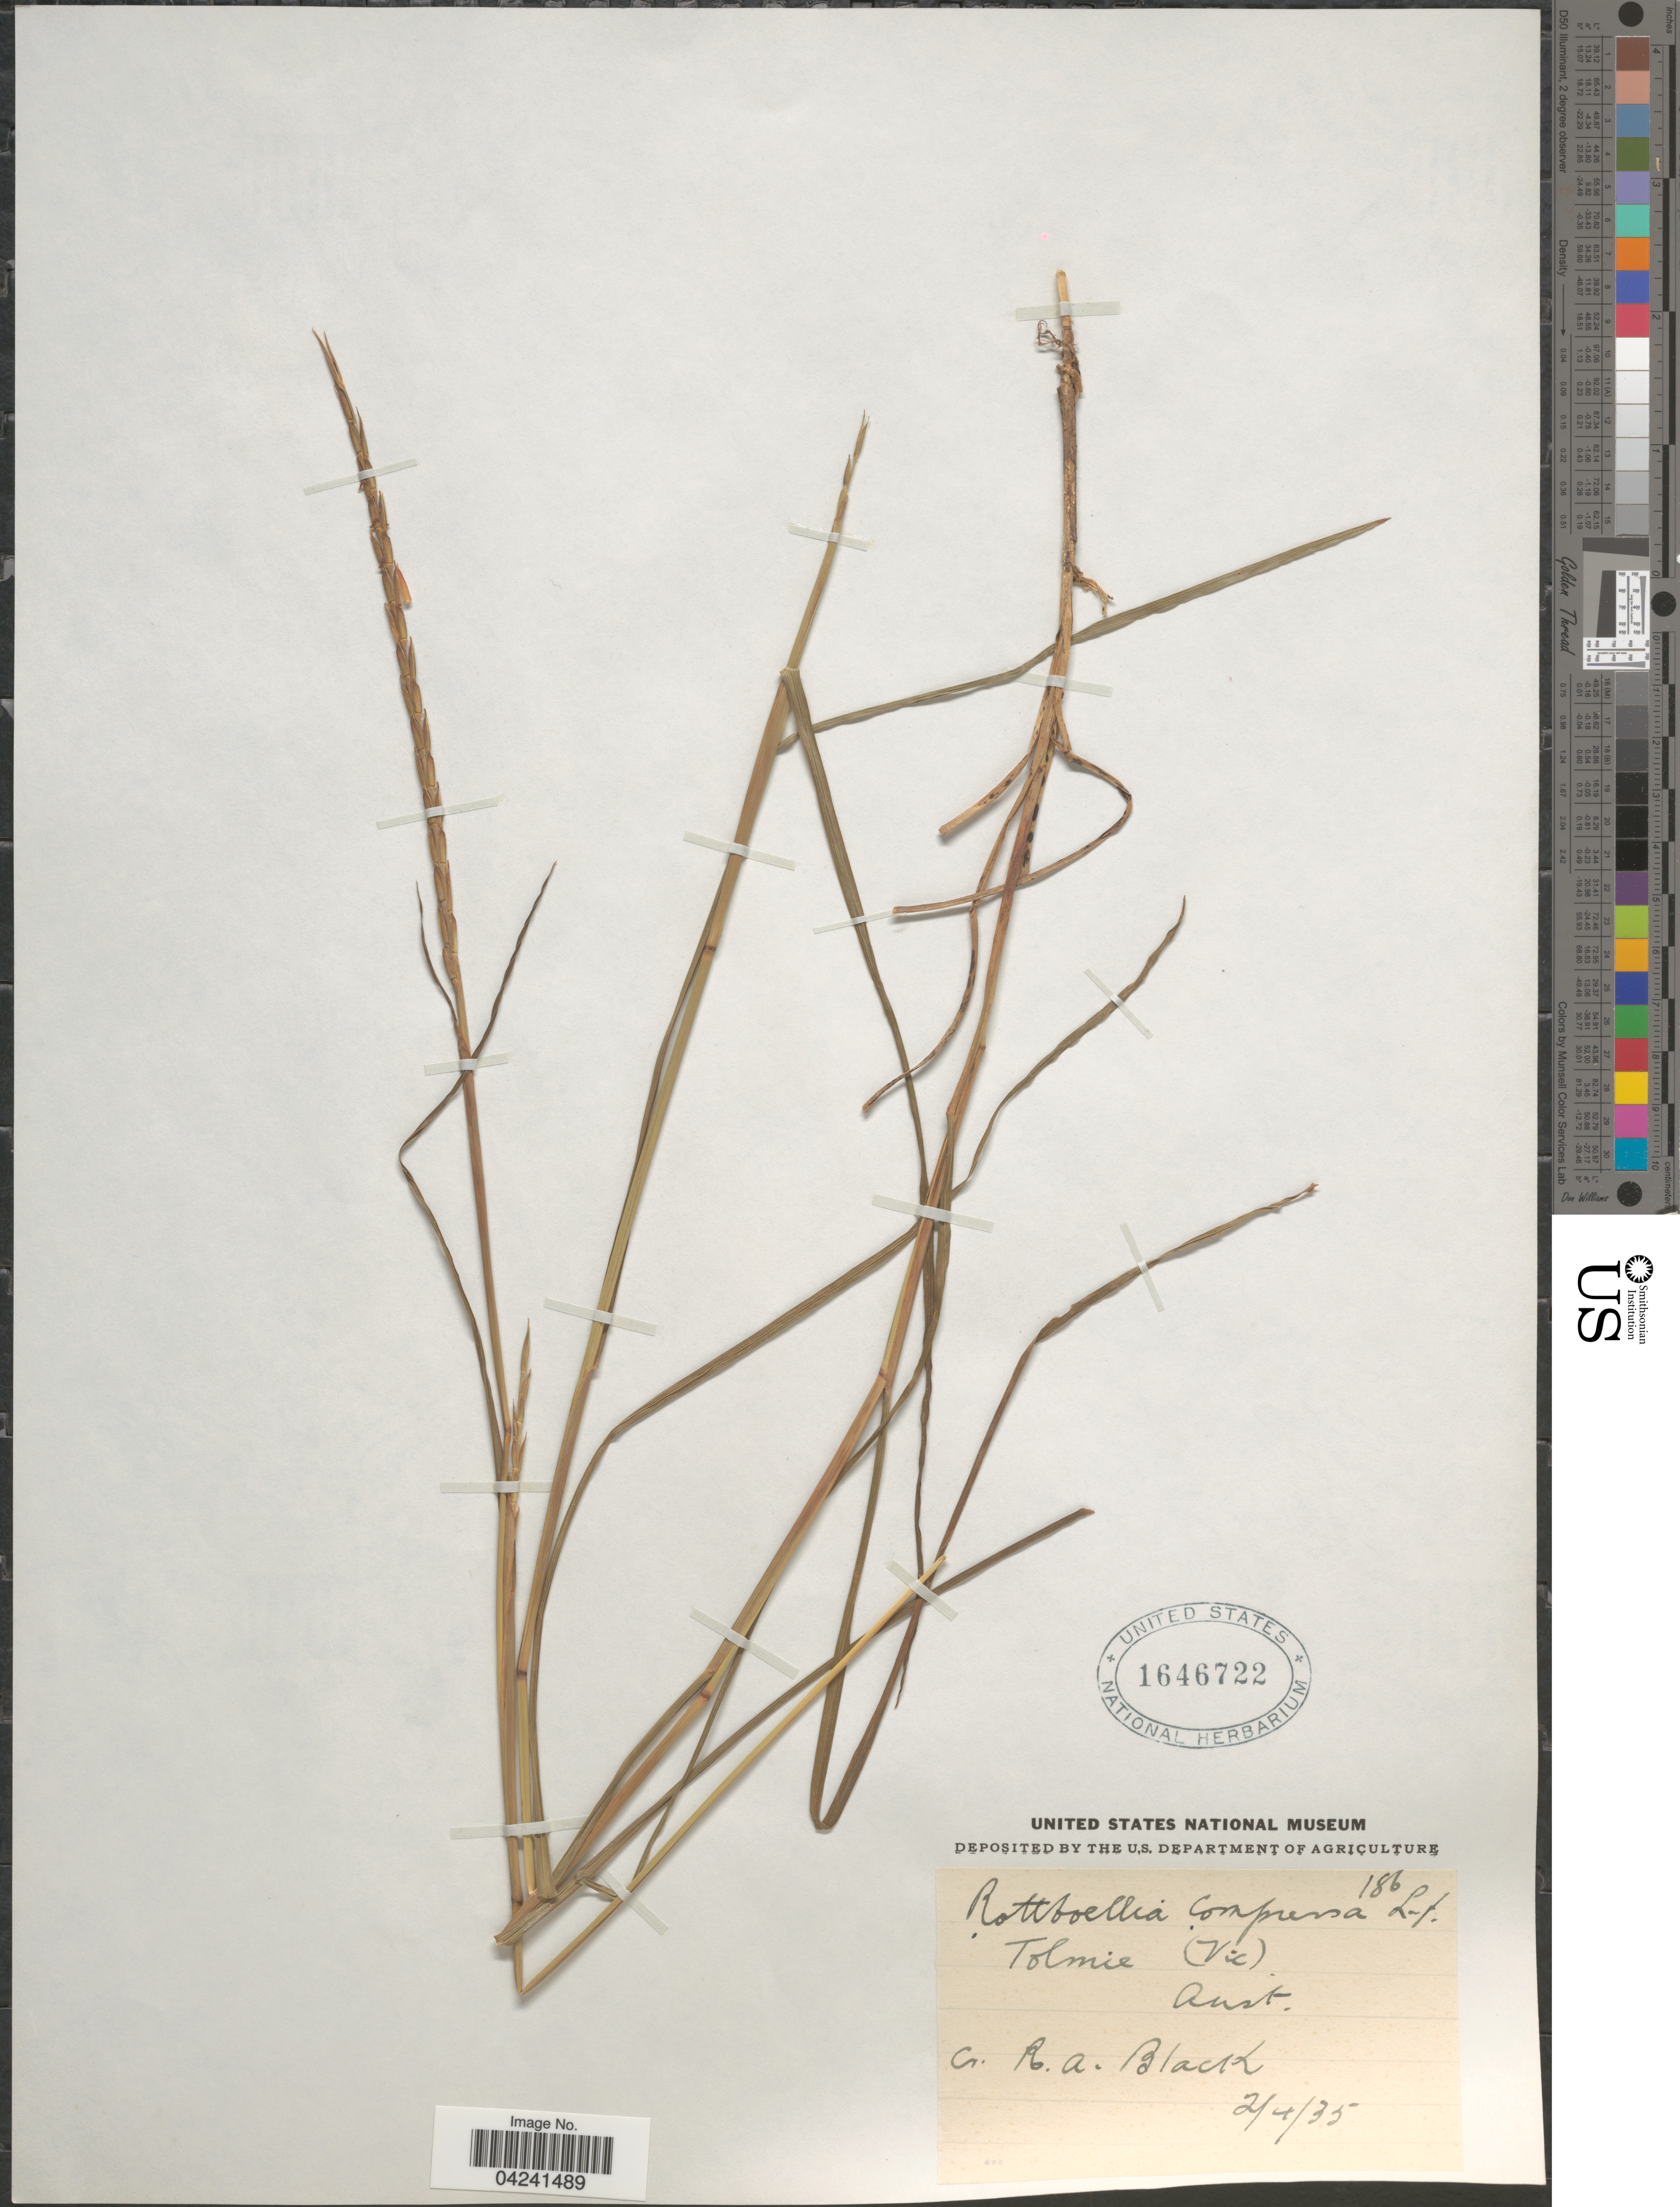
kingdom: Plantae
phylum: Tracheophyta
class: Liliopsida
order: Poales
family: Poaceae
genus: Hemarthria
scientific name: Hemarthria altissima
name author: (Poir.) Stapf & C. E. Hubb.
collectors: R. A. Black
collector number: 186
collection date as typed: Transcribed d/m/y: 2/4/35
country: Australia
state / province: Victoria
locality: Tolmie (Vic).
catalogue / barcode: US 1646722